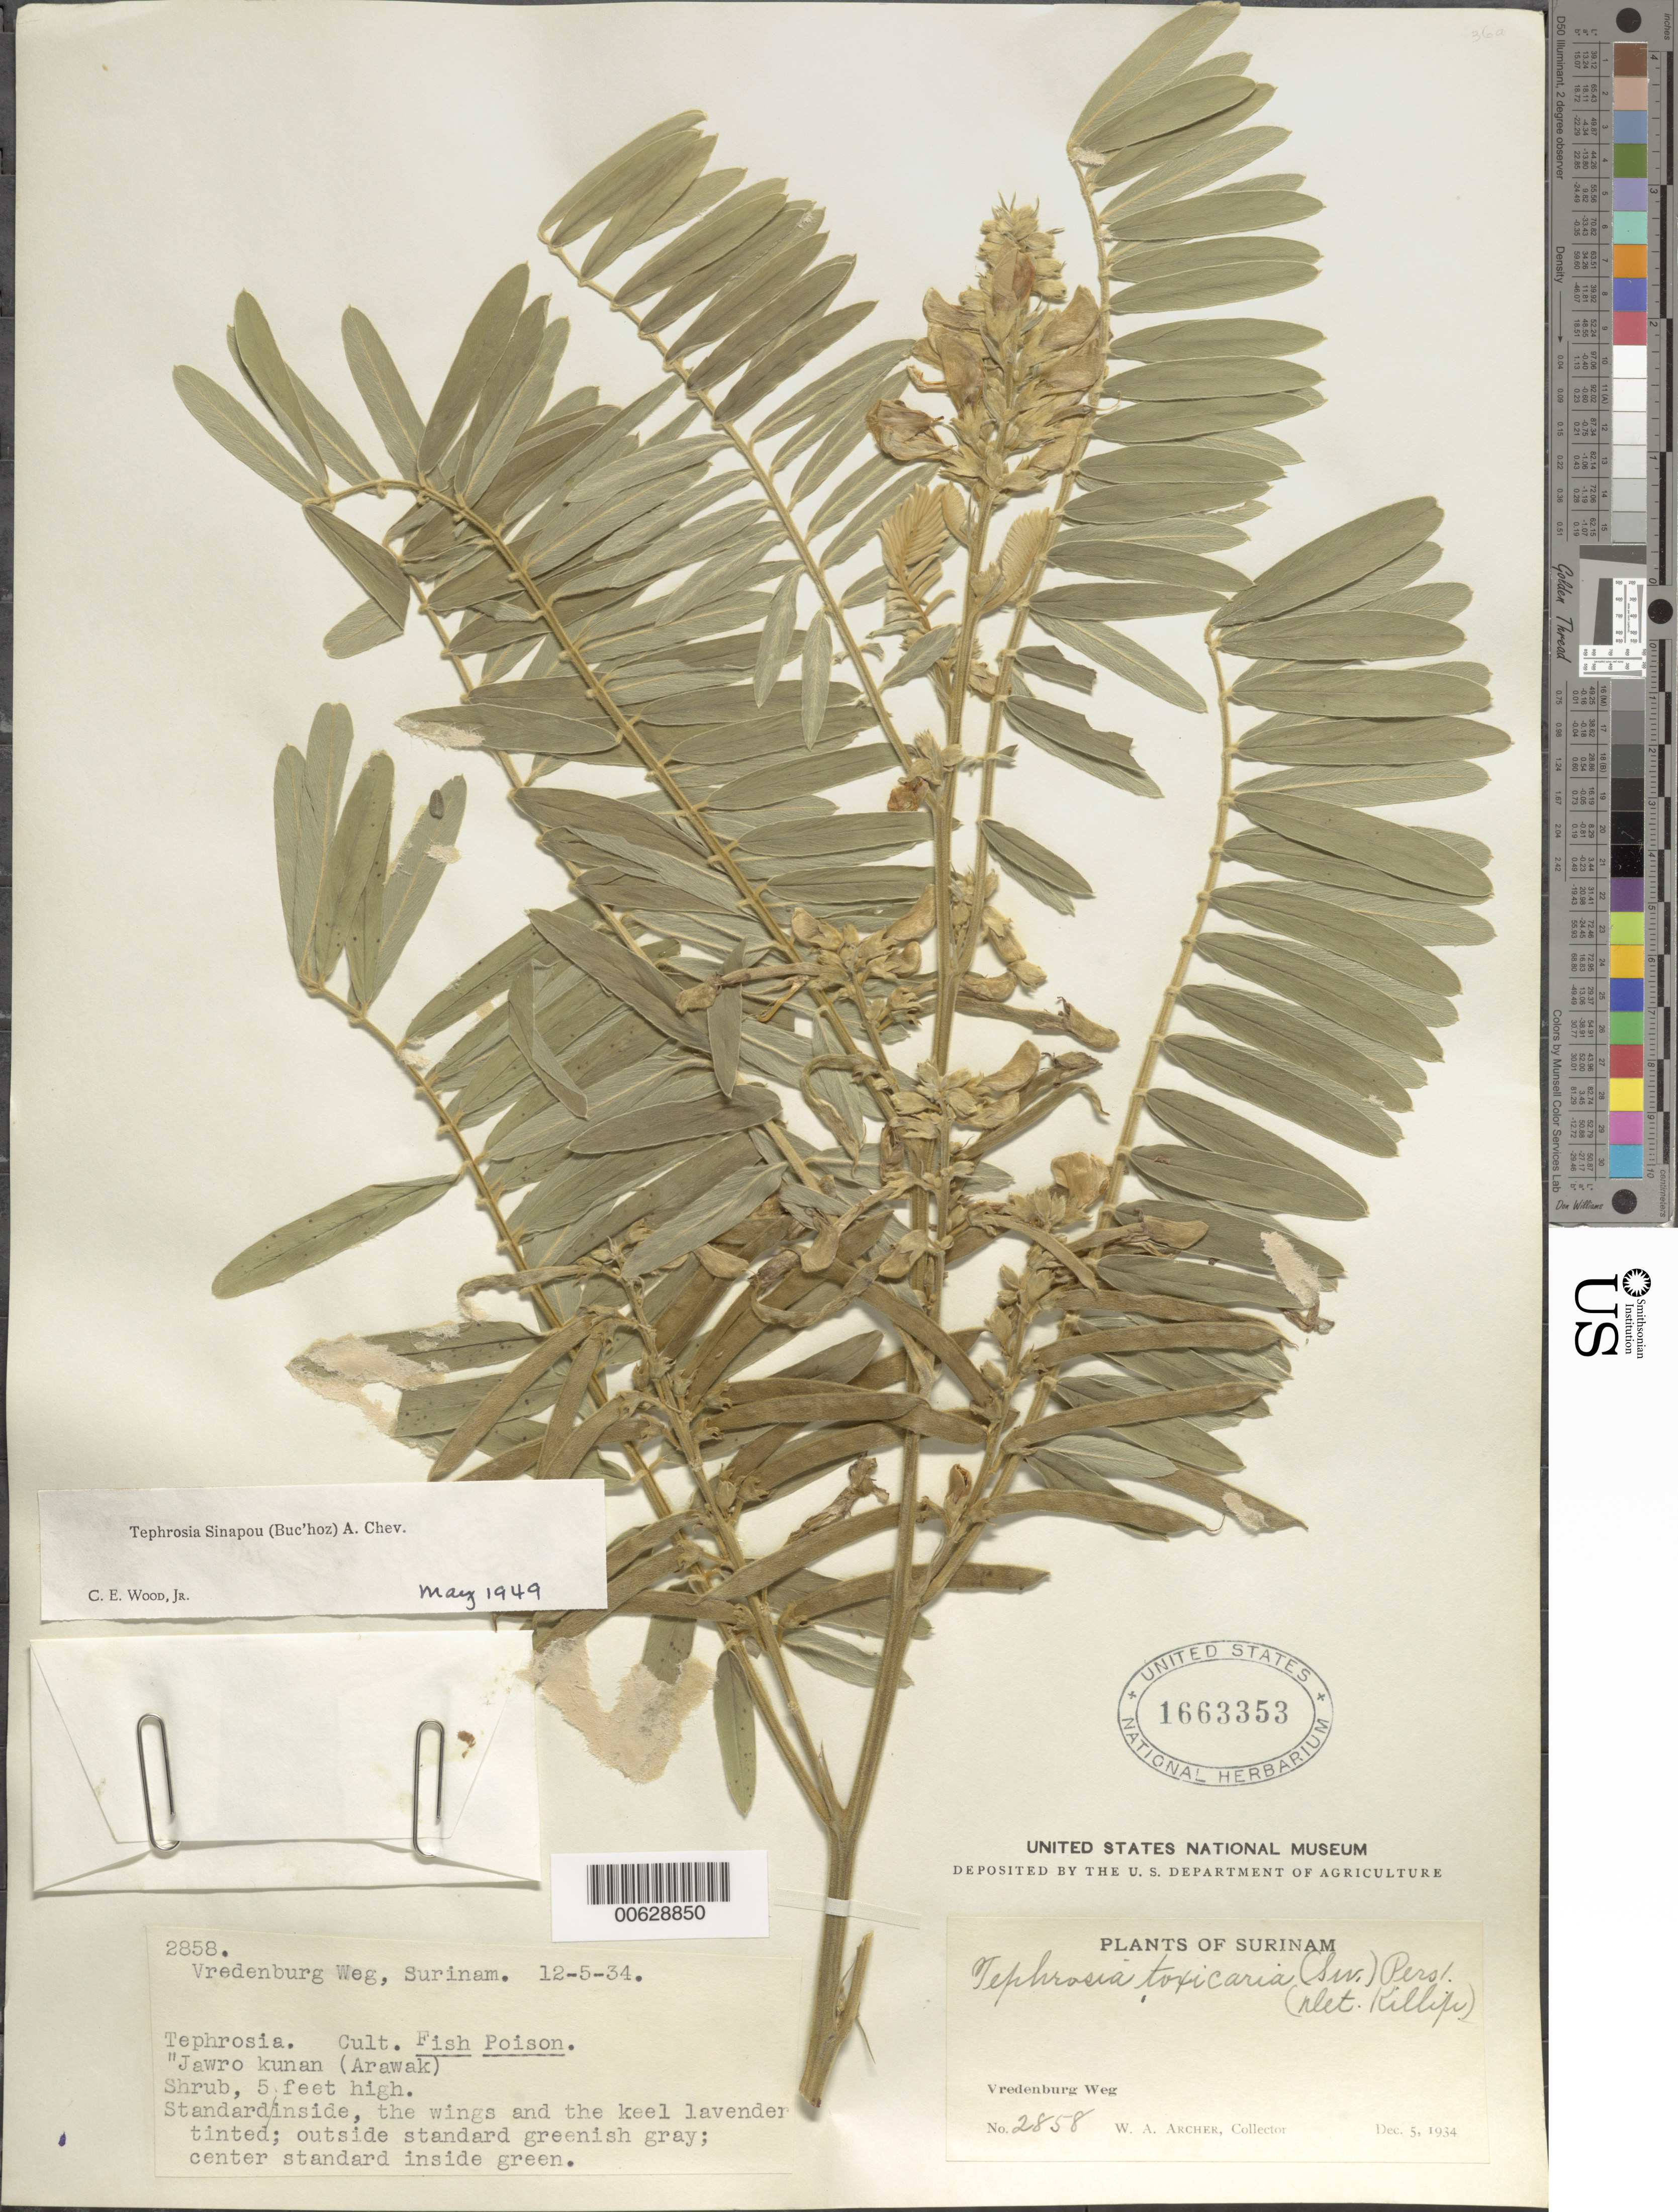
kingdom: Plantae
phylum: Tracheophyta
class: Magnoliopsida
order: Fabales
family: Fabaceae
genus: Tephrosia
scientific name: Tephrosia sinapou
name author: (Buc'hoz) A. Chev.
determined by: Wood, C. E., Jr.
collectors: W. A. Archer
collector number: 2858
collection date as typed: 5-Dec-34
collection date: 1934-12-05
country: Suriname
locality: Vredenburg Weg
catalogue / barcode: US 1663353